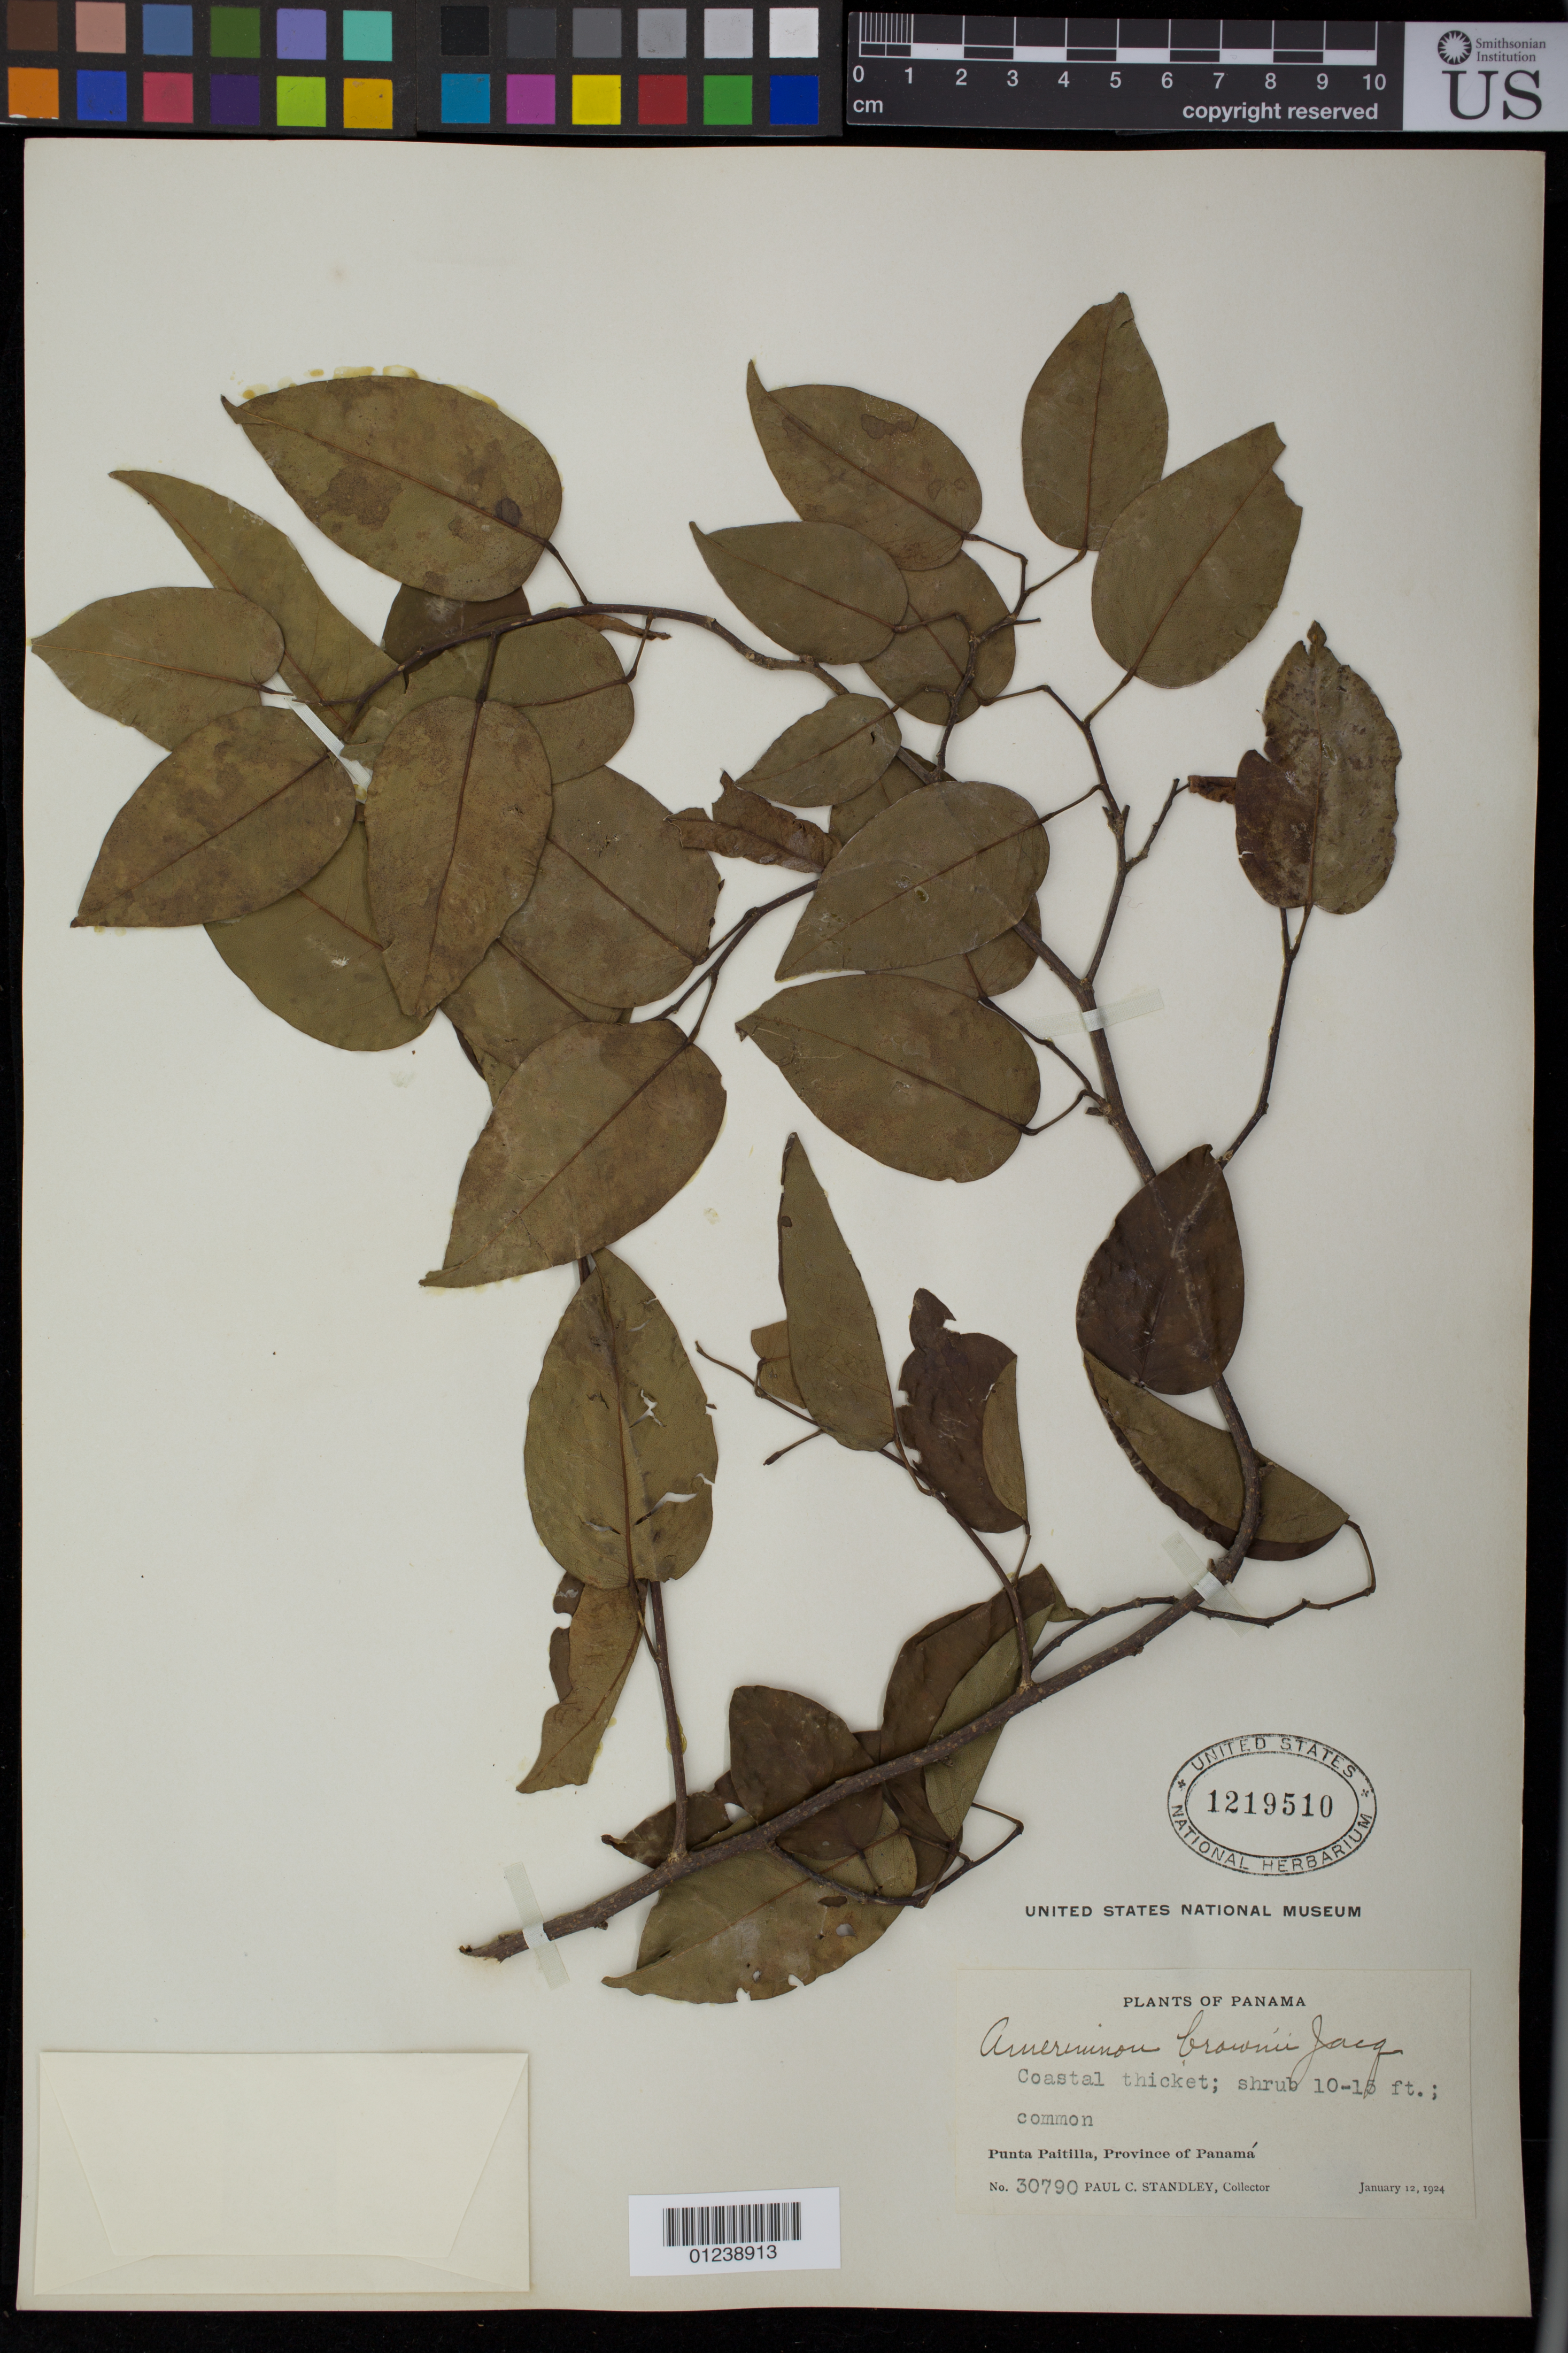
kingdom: Plantae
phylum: Tracheophyta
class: Magnoliopsida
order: Fabales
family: Fabaceae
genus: Dalbergia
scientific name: Dalbergia brownei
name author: (Jacq.) Schinz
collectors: P. C. Standley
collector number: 30790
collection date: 1924-01-12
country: Panama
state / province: Panamá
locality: Punta Paitilla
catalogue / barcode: US 1219510